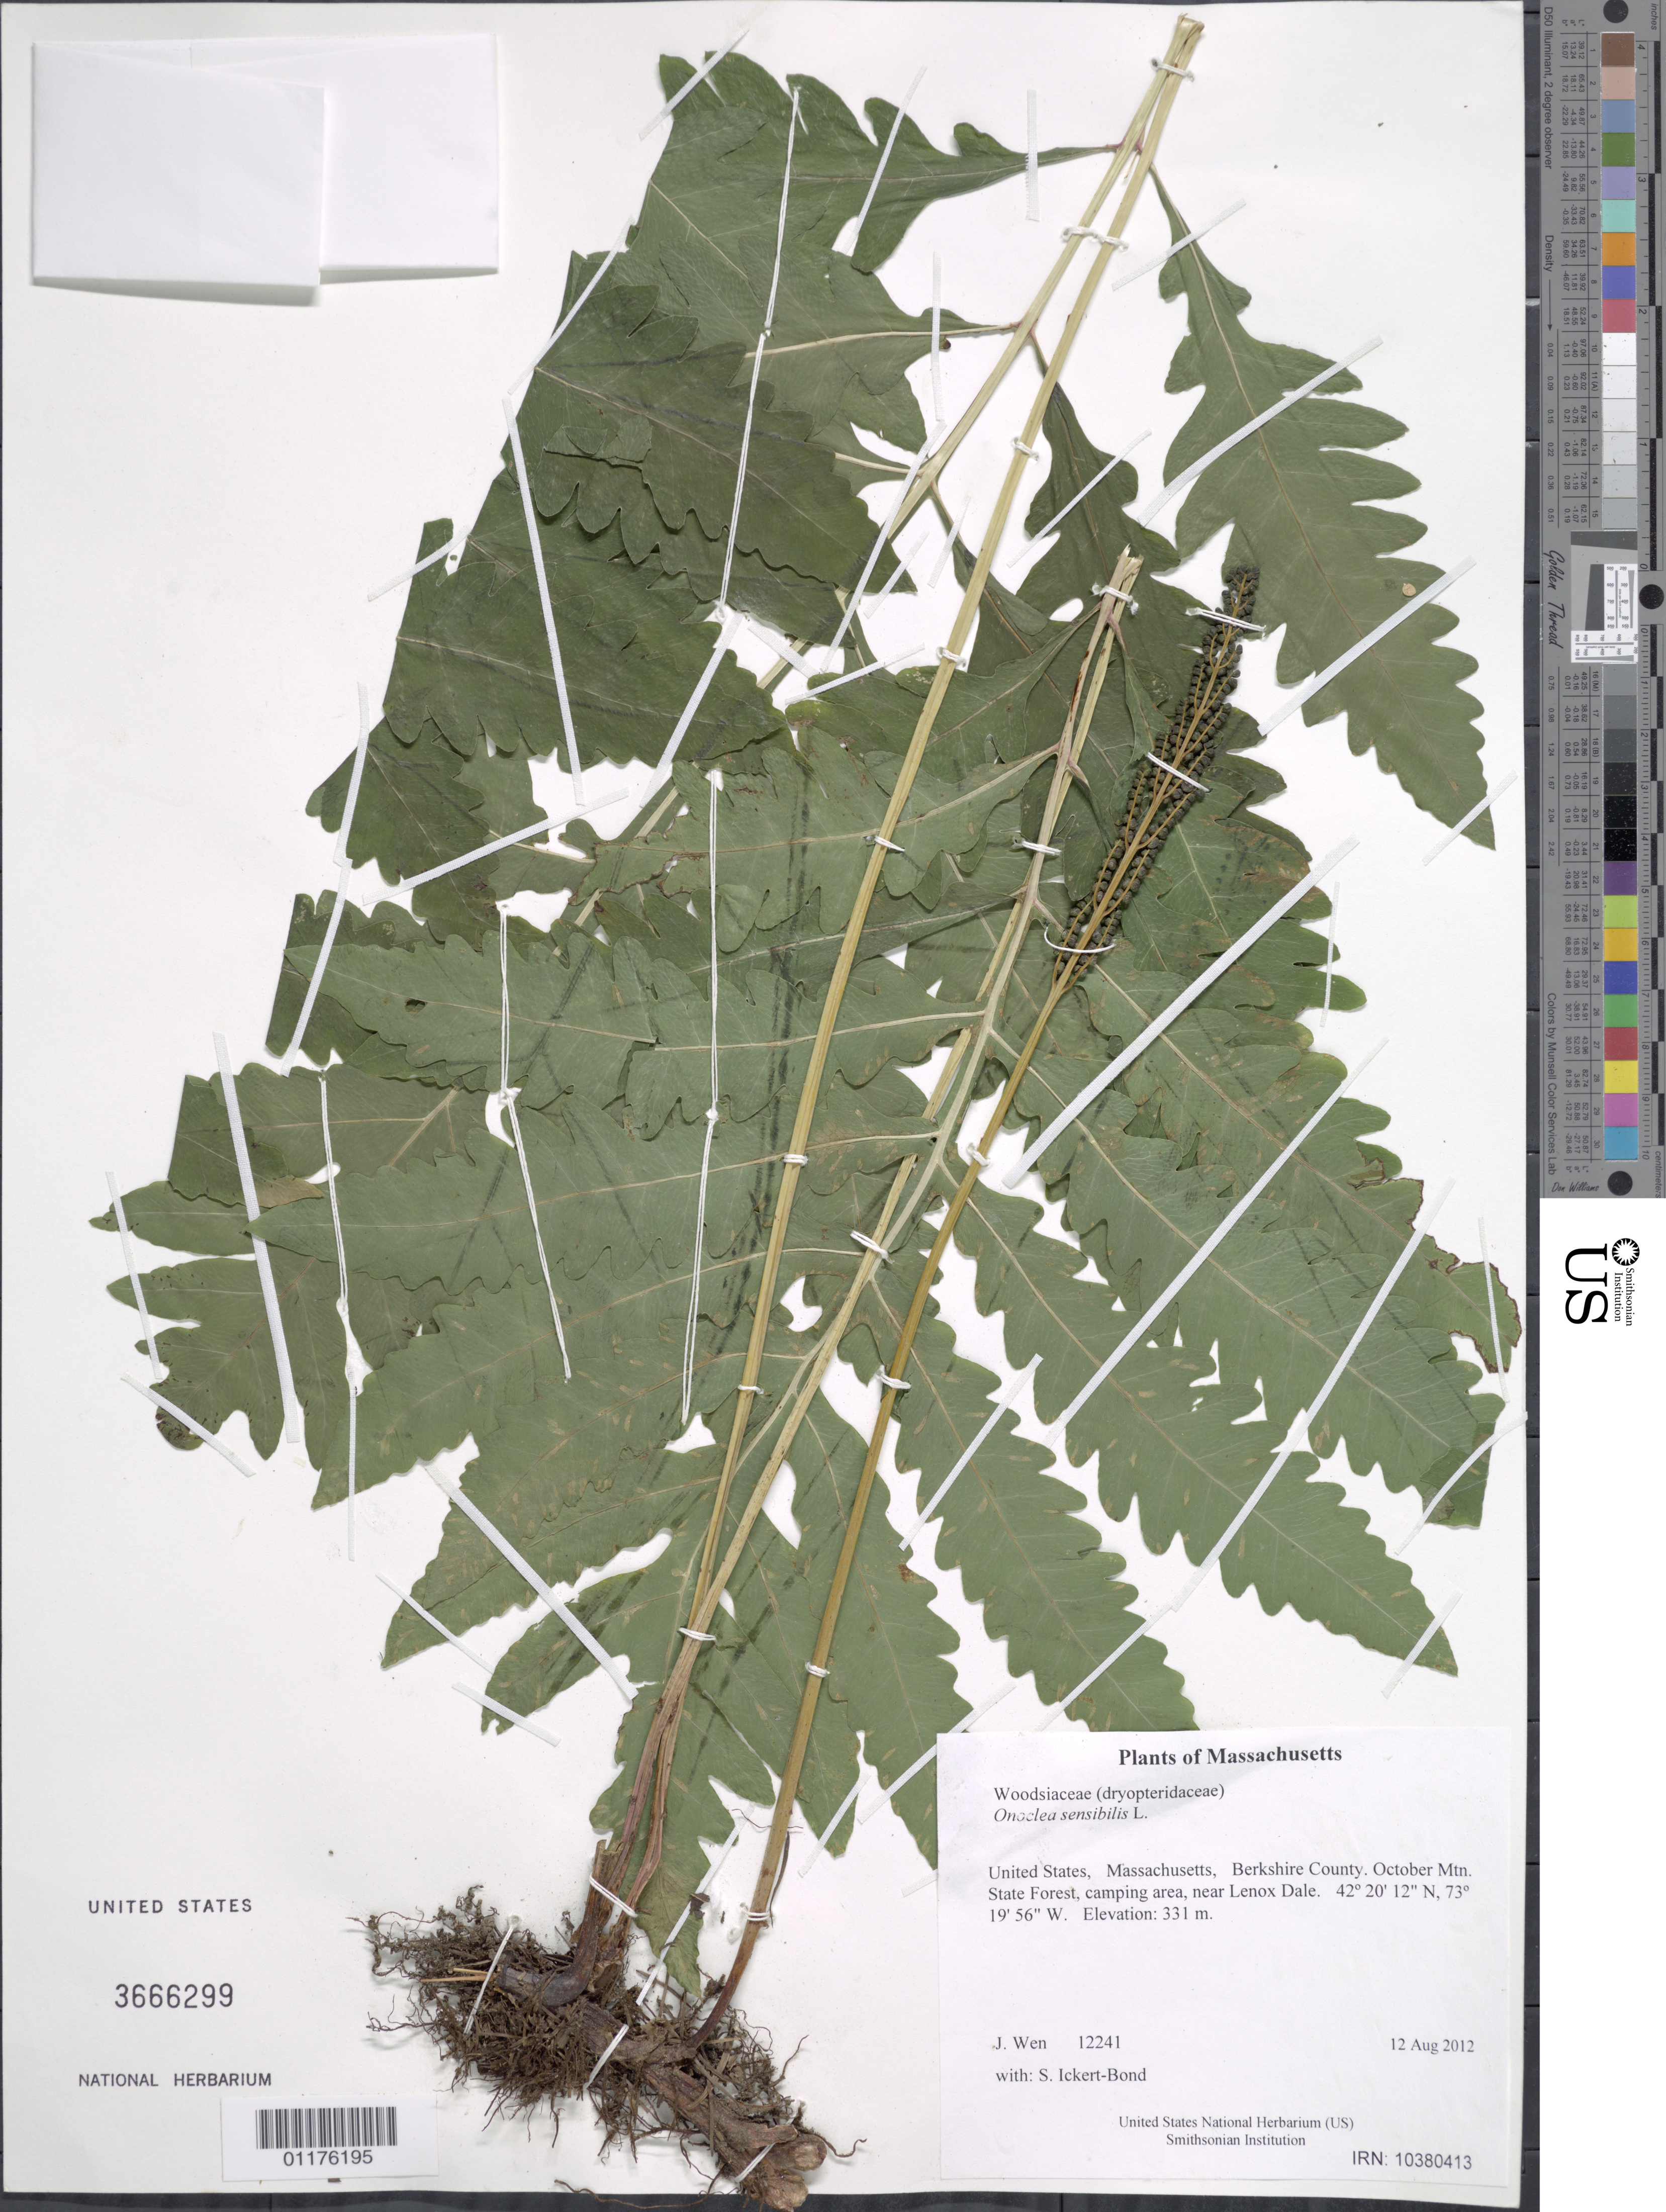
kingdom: Plantae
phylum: Tracheophyta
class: Polypodiopsida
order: Polypodiales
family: Onocleaceae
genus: Onoclea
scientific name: Onoclea sensibilis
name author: L.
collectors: J. Wen & S. Ickert-Bond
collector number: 12241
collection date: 2012-08-12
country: United States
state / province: Massachusetts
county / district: Berkshire County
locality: October Mtn. State Forest, camping area, near Lenox Dale.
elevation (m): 331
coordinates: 42 20 11.9 N, 73 19.941 W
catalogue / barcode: US 3666299